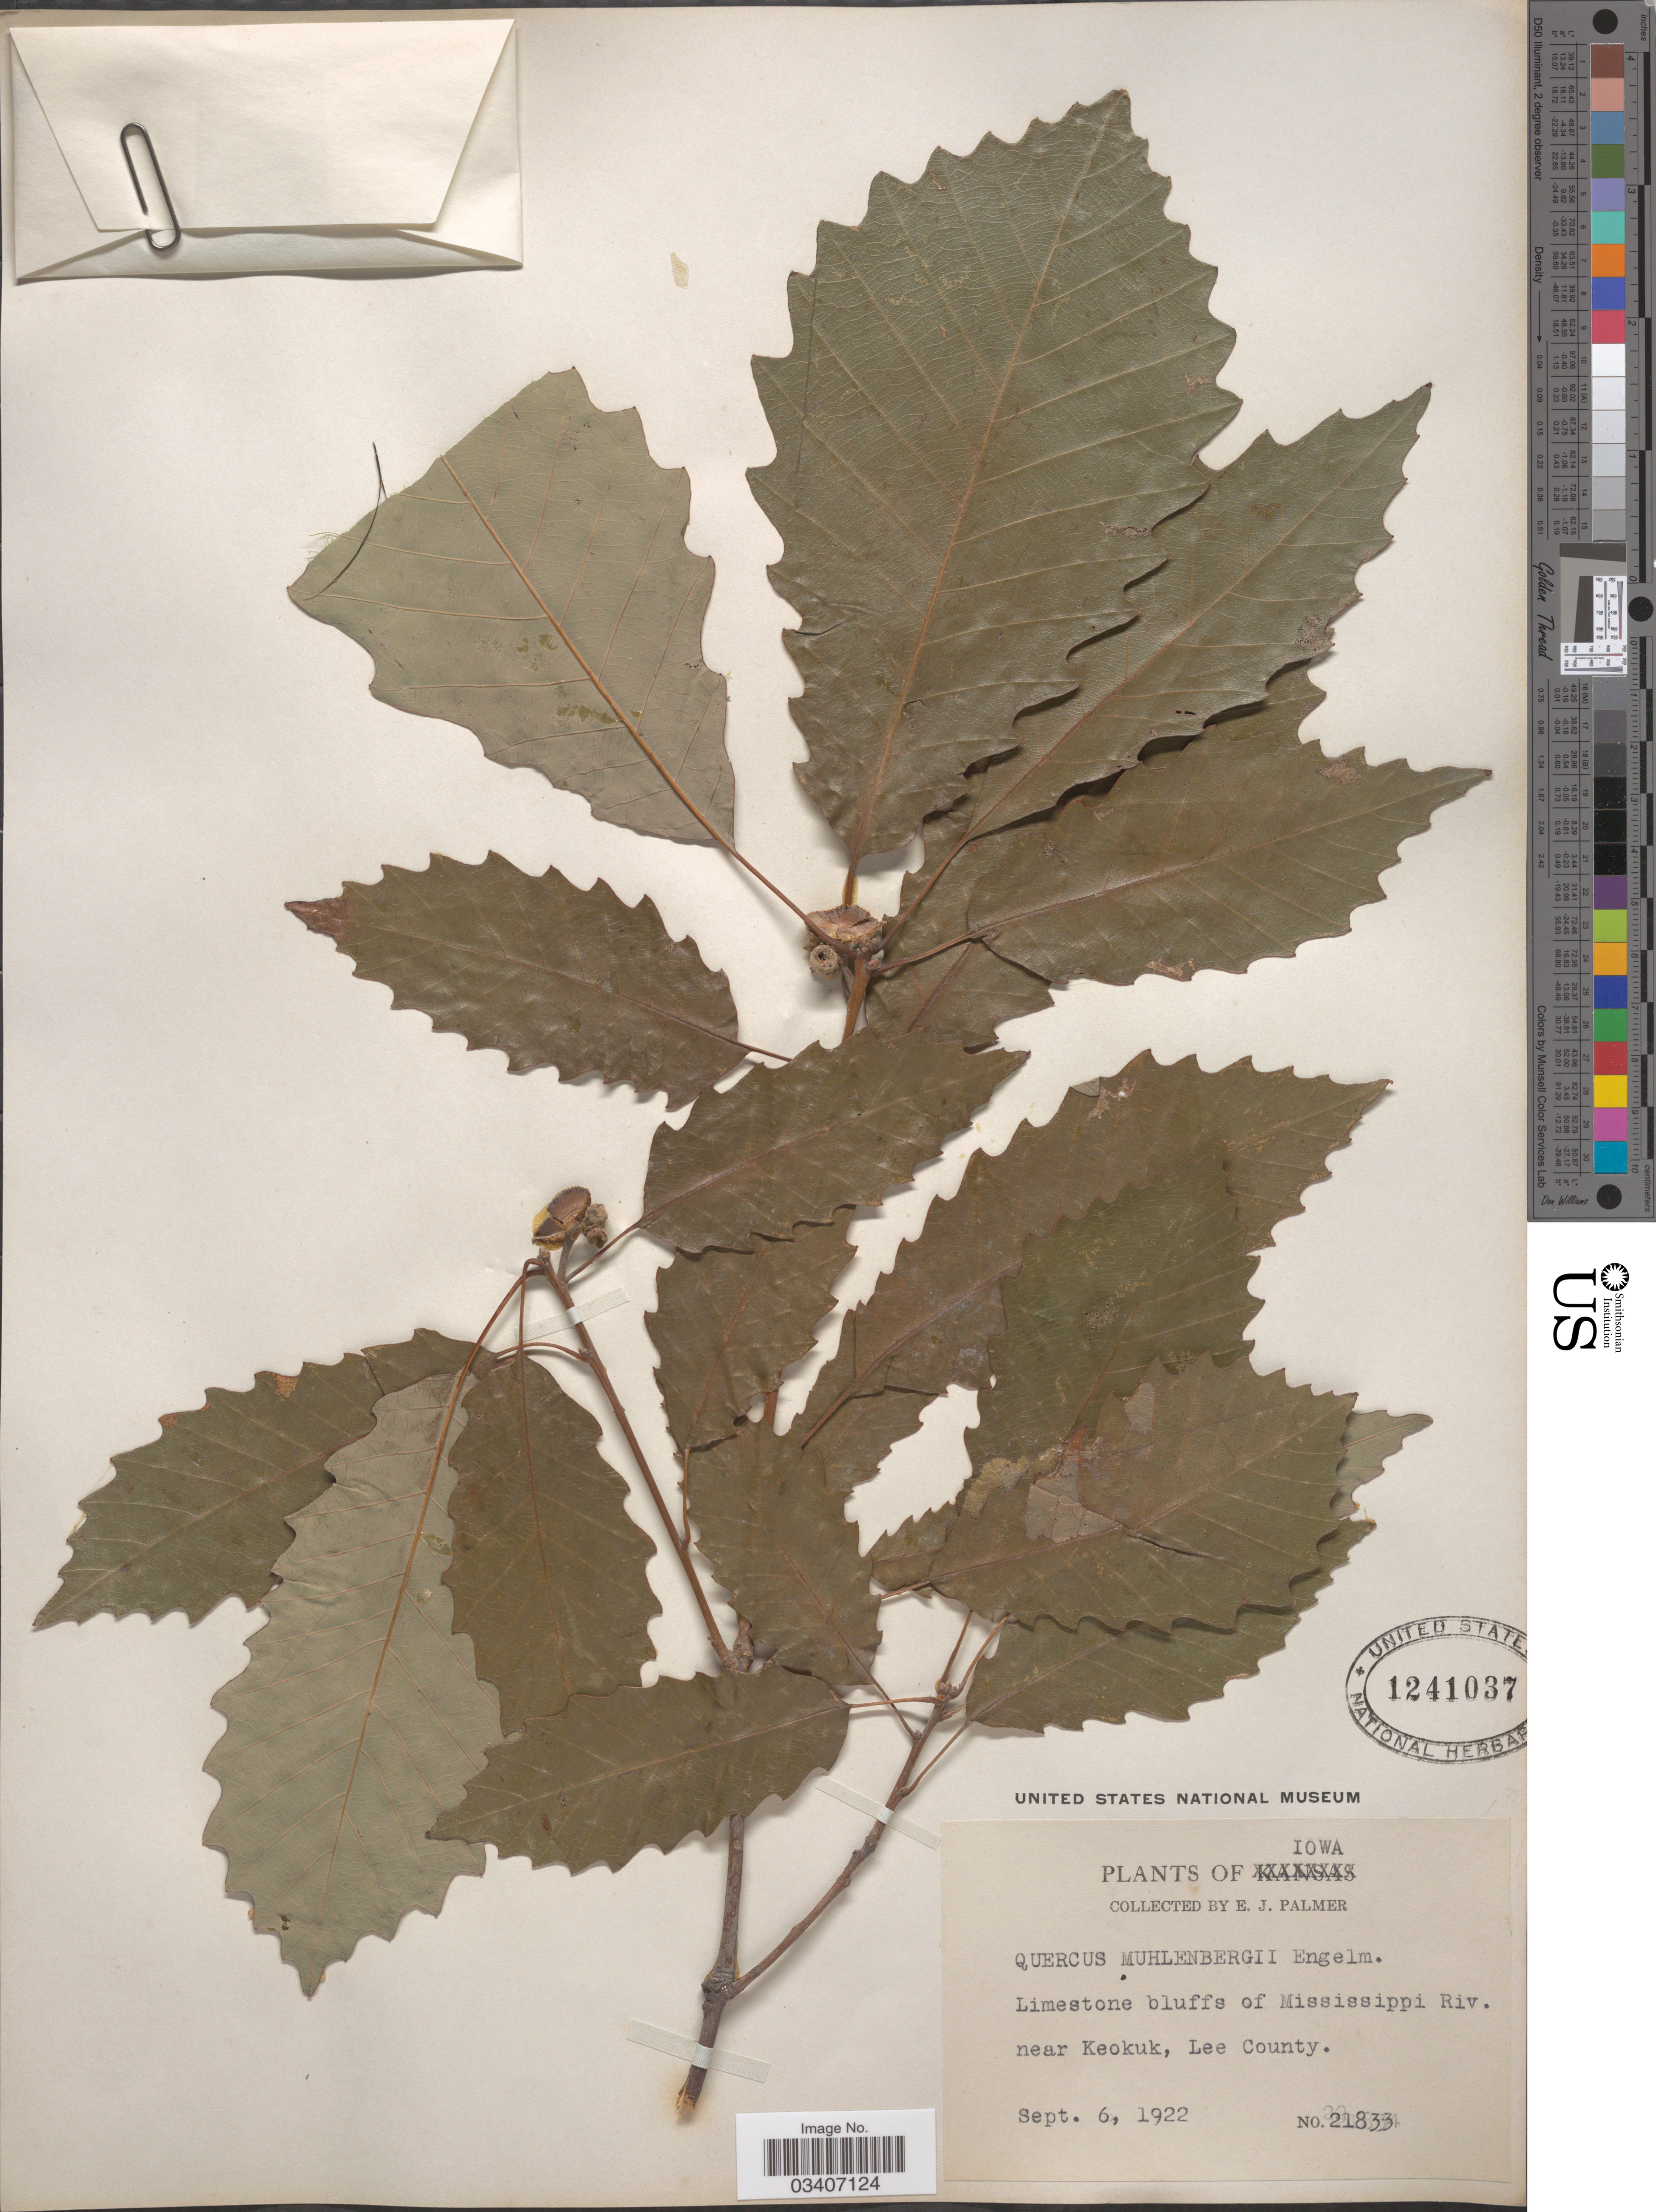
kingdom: Plantae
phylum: Tracheophyta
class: Magnoliopsida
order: Fagales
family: Fagaceae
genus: Quercus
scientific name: Quercus muehlenbergii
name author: Engelm.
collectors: E. J. Palmer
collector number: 21833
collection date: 1922-09-06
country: United States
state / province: Iowa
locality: Limestone bluffs of Mississippi Riv. near Keokuk, Lee County.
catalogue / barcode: US 1241037